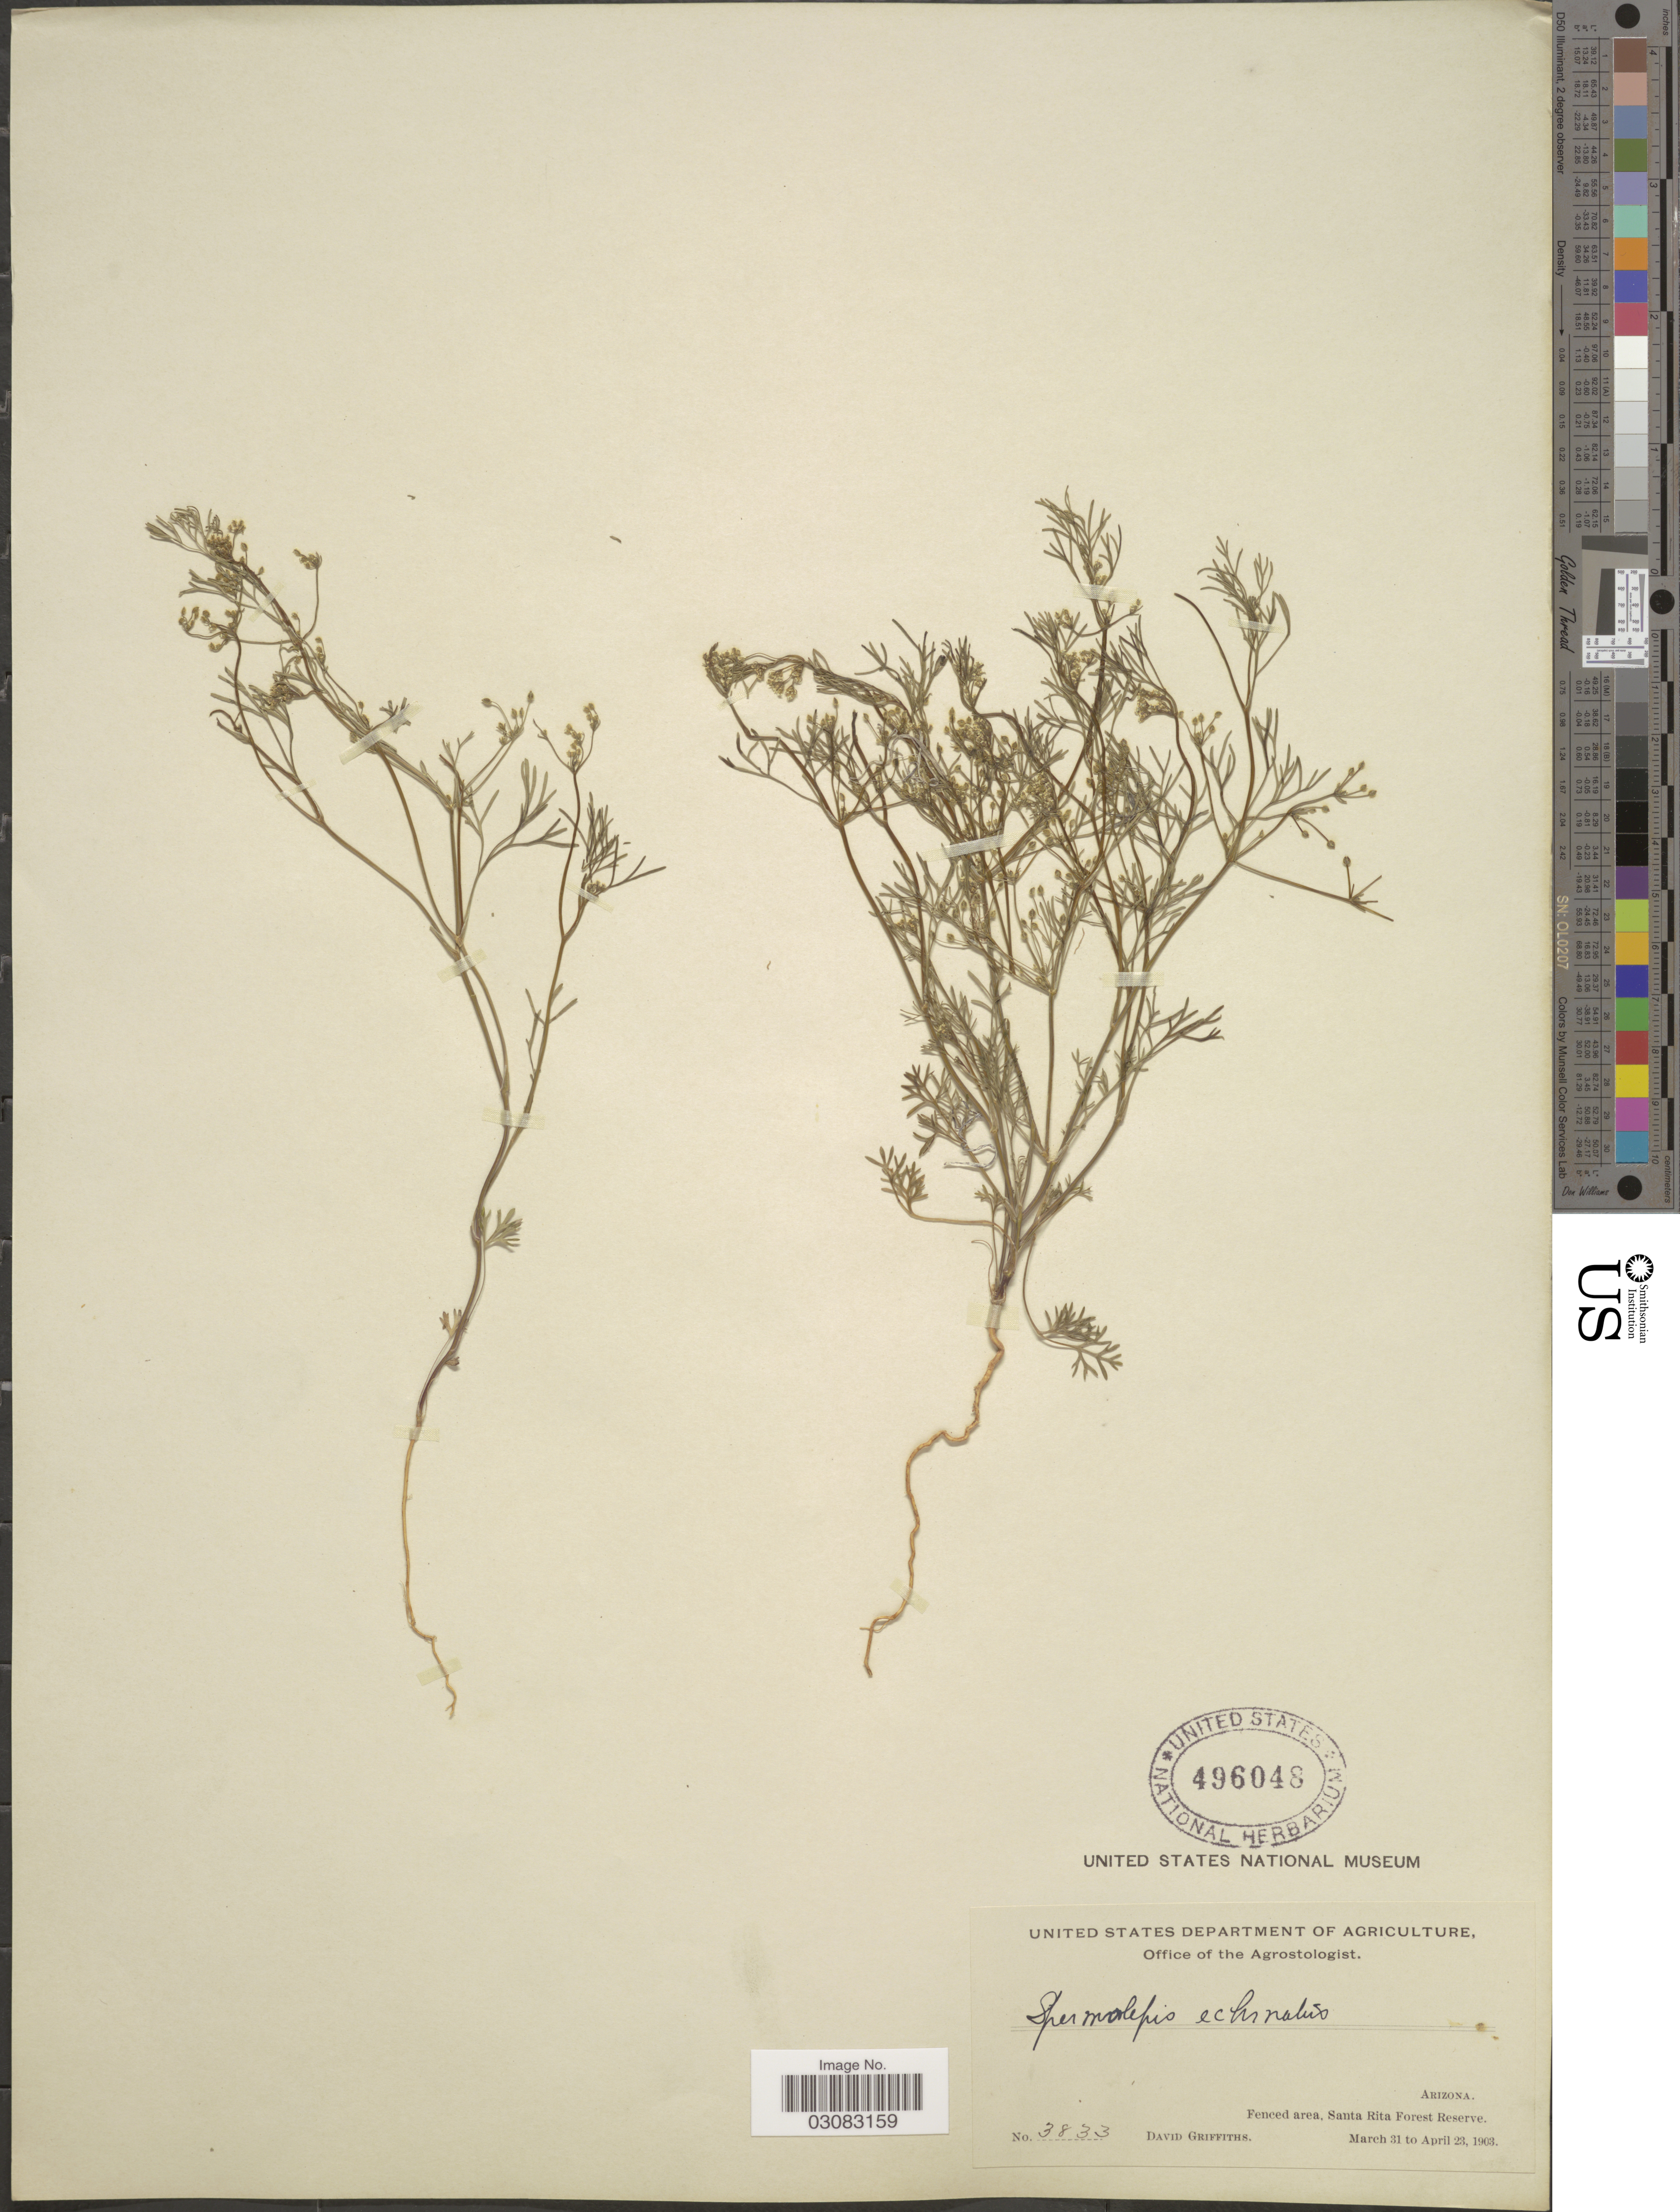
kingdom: Plantae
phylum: Tracheophyta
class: Magnoliopsida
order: Apiales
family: Apiaceae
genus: Spermolepis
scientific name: Spermolepis echinata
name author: (Nutt. ex DC.) A. Heller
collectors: D. Griffiths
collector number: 3833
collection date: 1903-03-31/1903-04-23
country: United States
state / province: Arizona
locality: Fenced area, Santa Rita Forest Reserve.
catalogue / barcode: US 496048